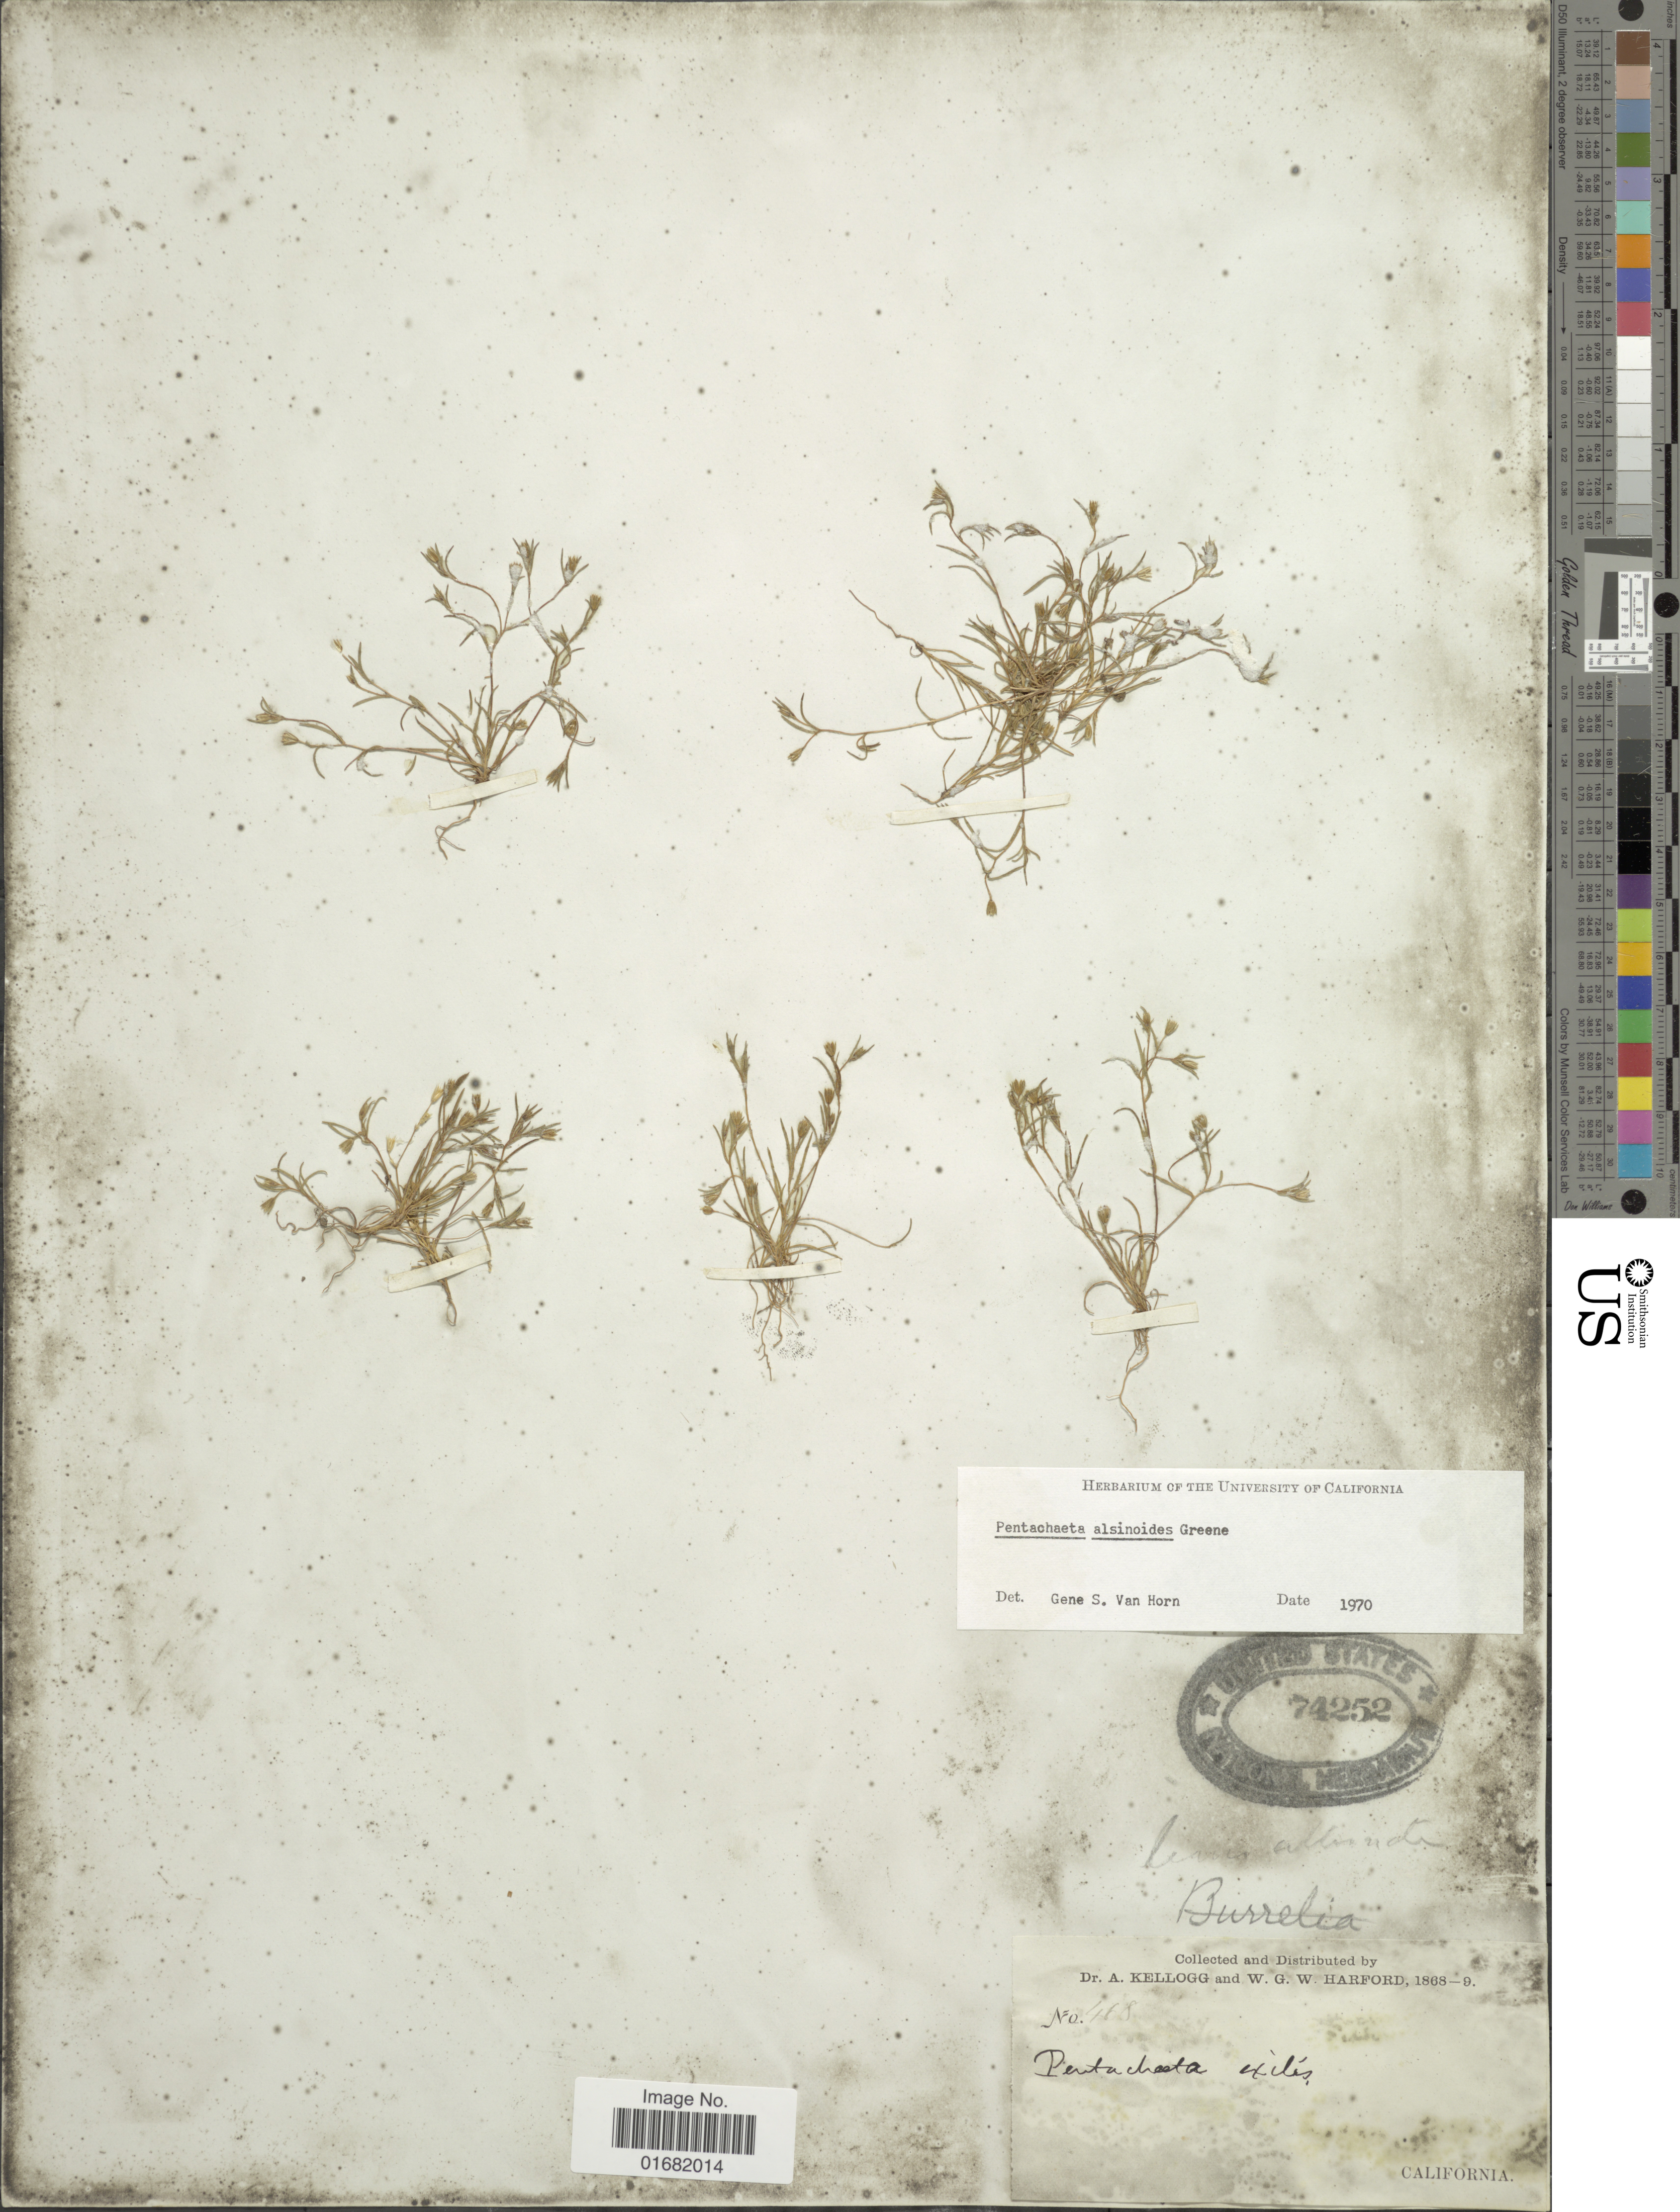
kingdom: Plantae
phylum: Tracheophyta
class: Magnoliopsida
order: Asterales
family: Asteraceae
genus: Pentachaeta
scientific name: Pentachaeta alsinoides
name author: Greene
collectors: A. Kellogg & W. G. W. Harford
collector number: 488*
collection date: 1868/1869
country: United States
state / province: California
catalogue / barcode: US 74252